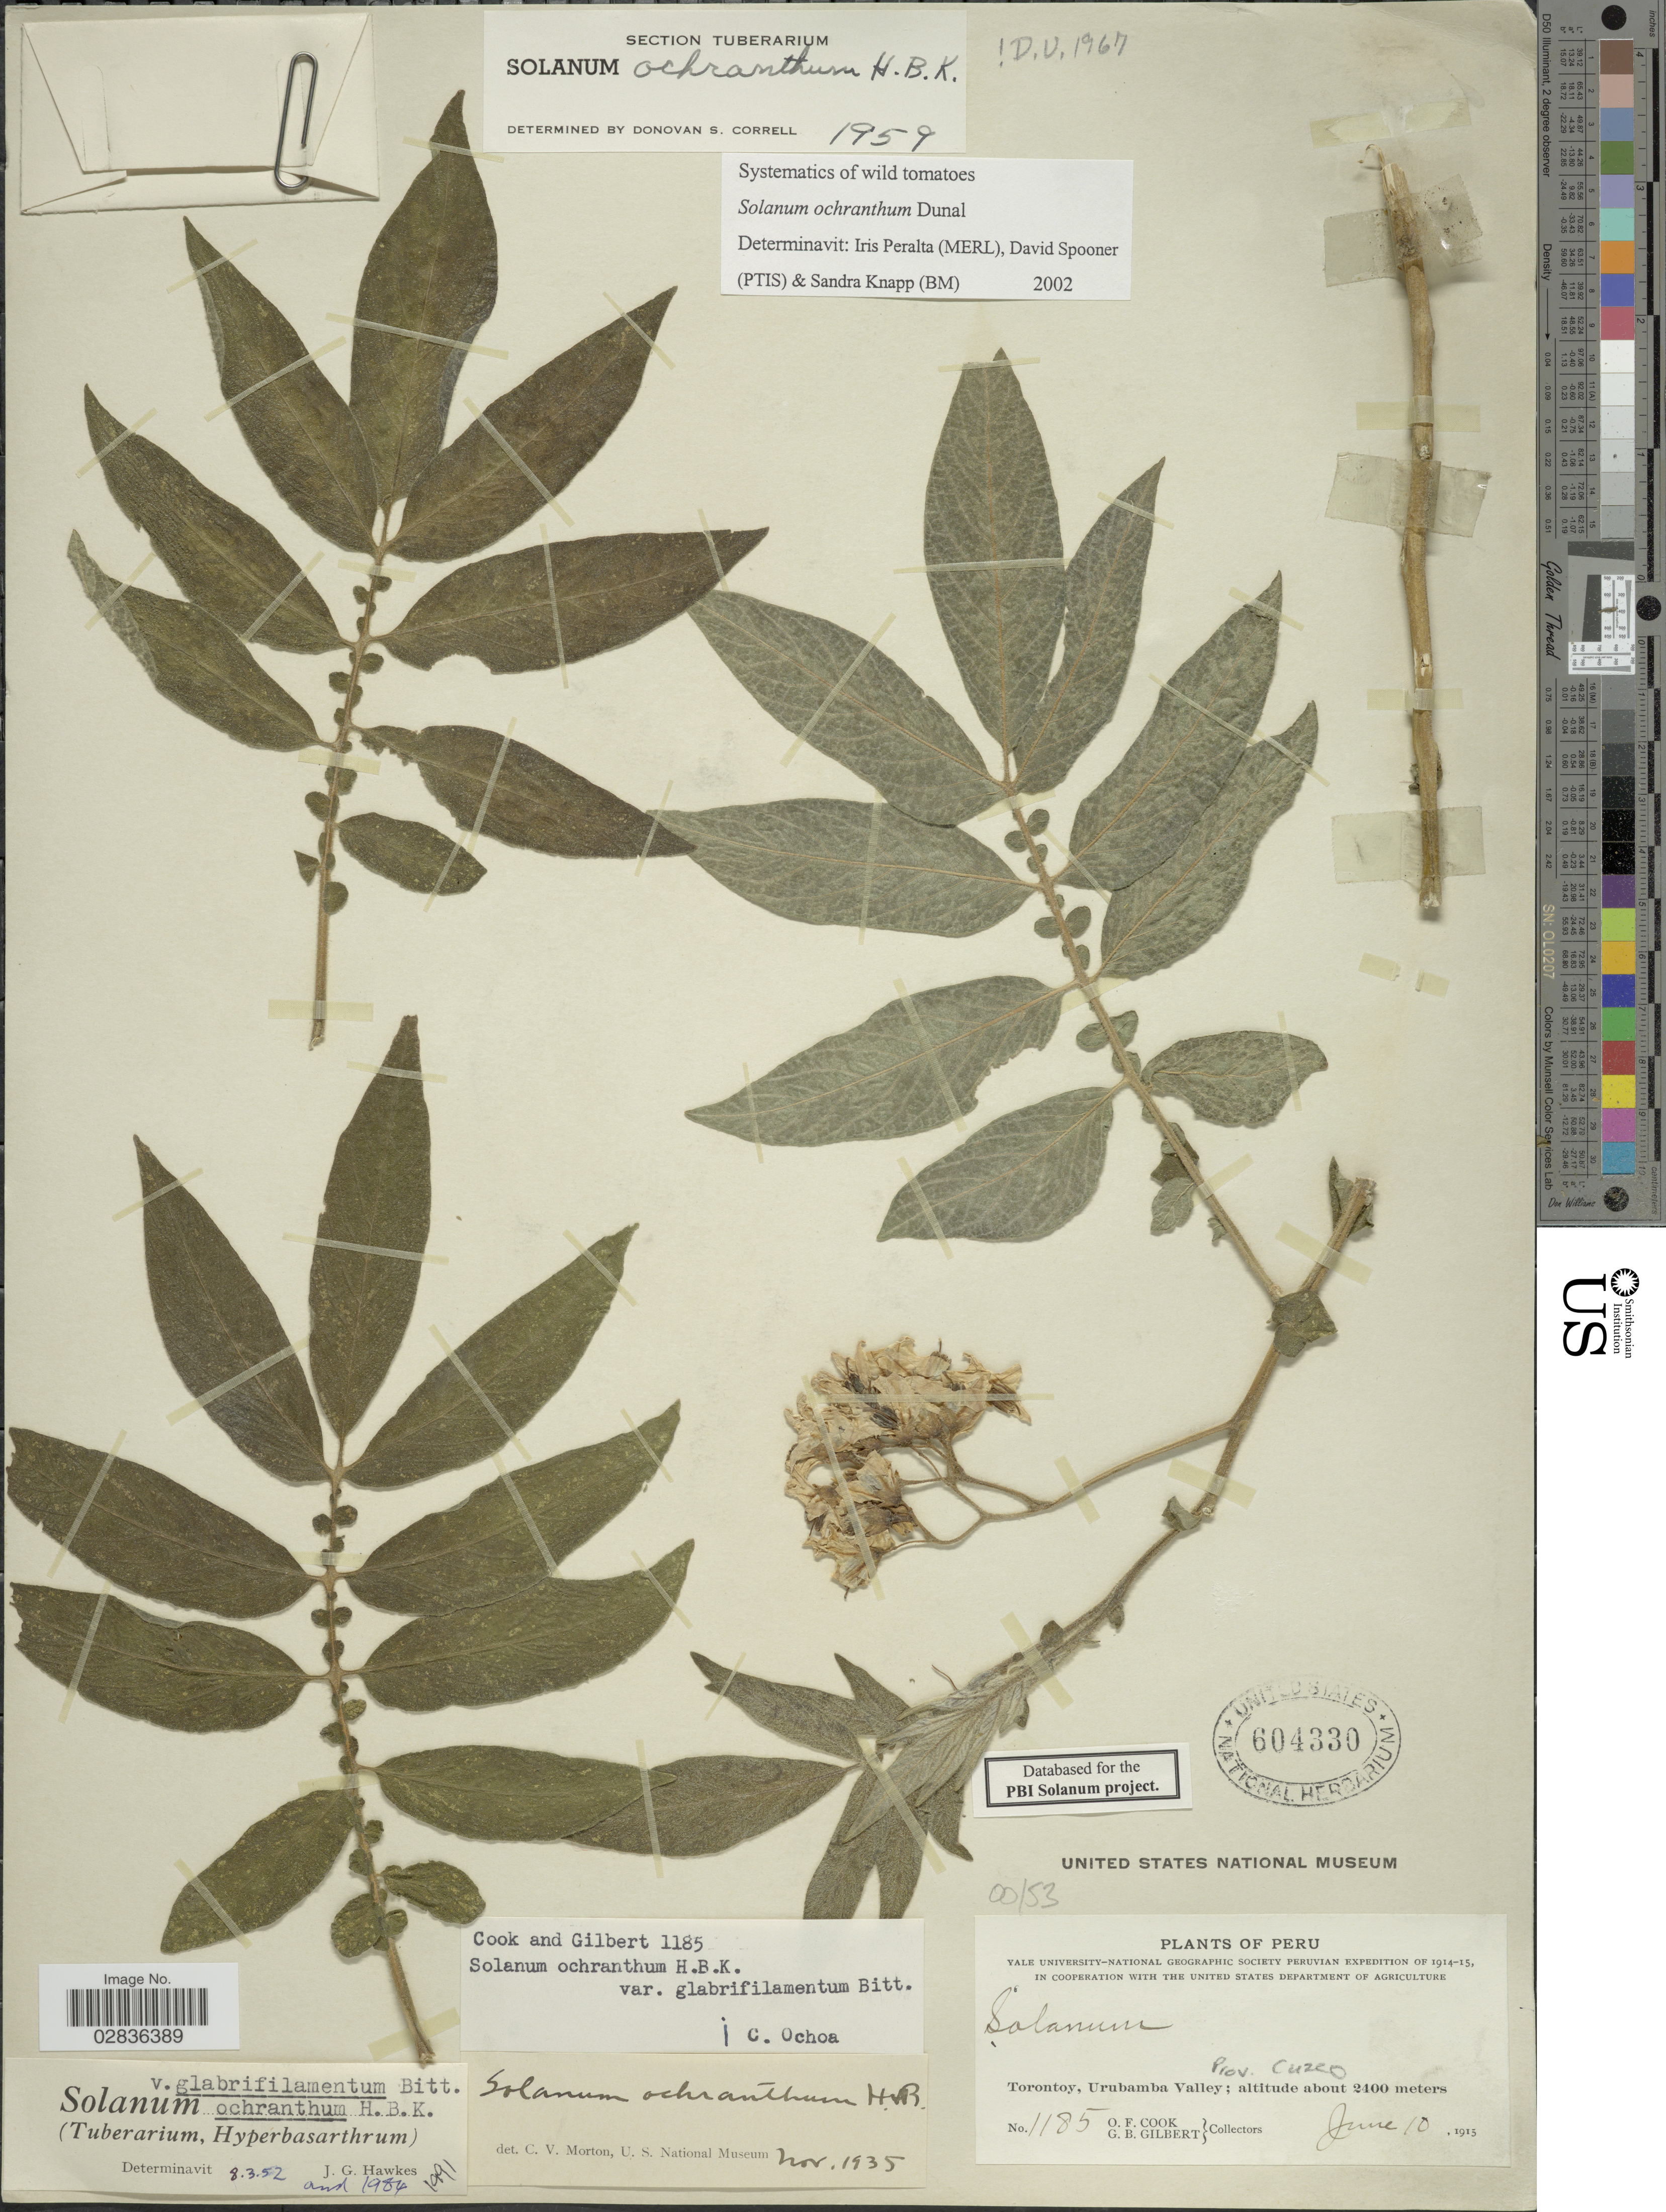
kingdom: Plantae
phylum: Tracheophyta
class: Magnoliopsida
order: Solanales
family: Solanaceae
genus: Solanum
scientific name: Solanum ochranthum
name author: Dunal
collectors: O. F. Cook & G. B. Gilbert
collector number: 1185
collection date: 1915-06-10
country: Peru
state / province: Cusco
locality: Torontoy, Urubamba Valley: Prov. Cuzco.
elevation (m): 2400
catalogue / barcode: US 604330